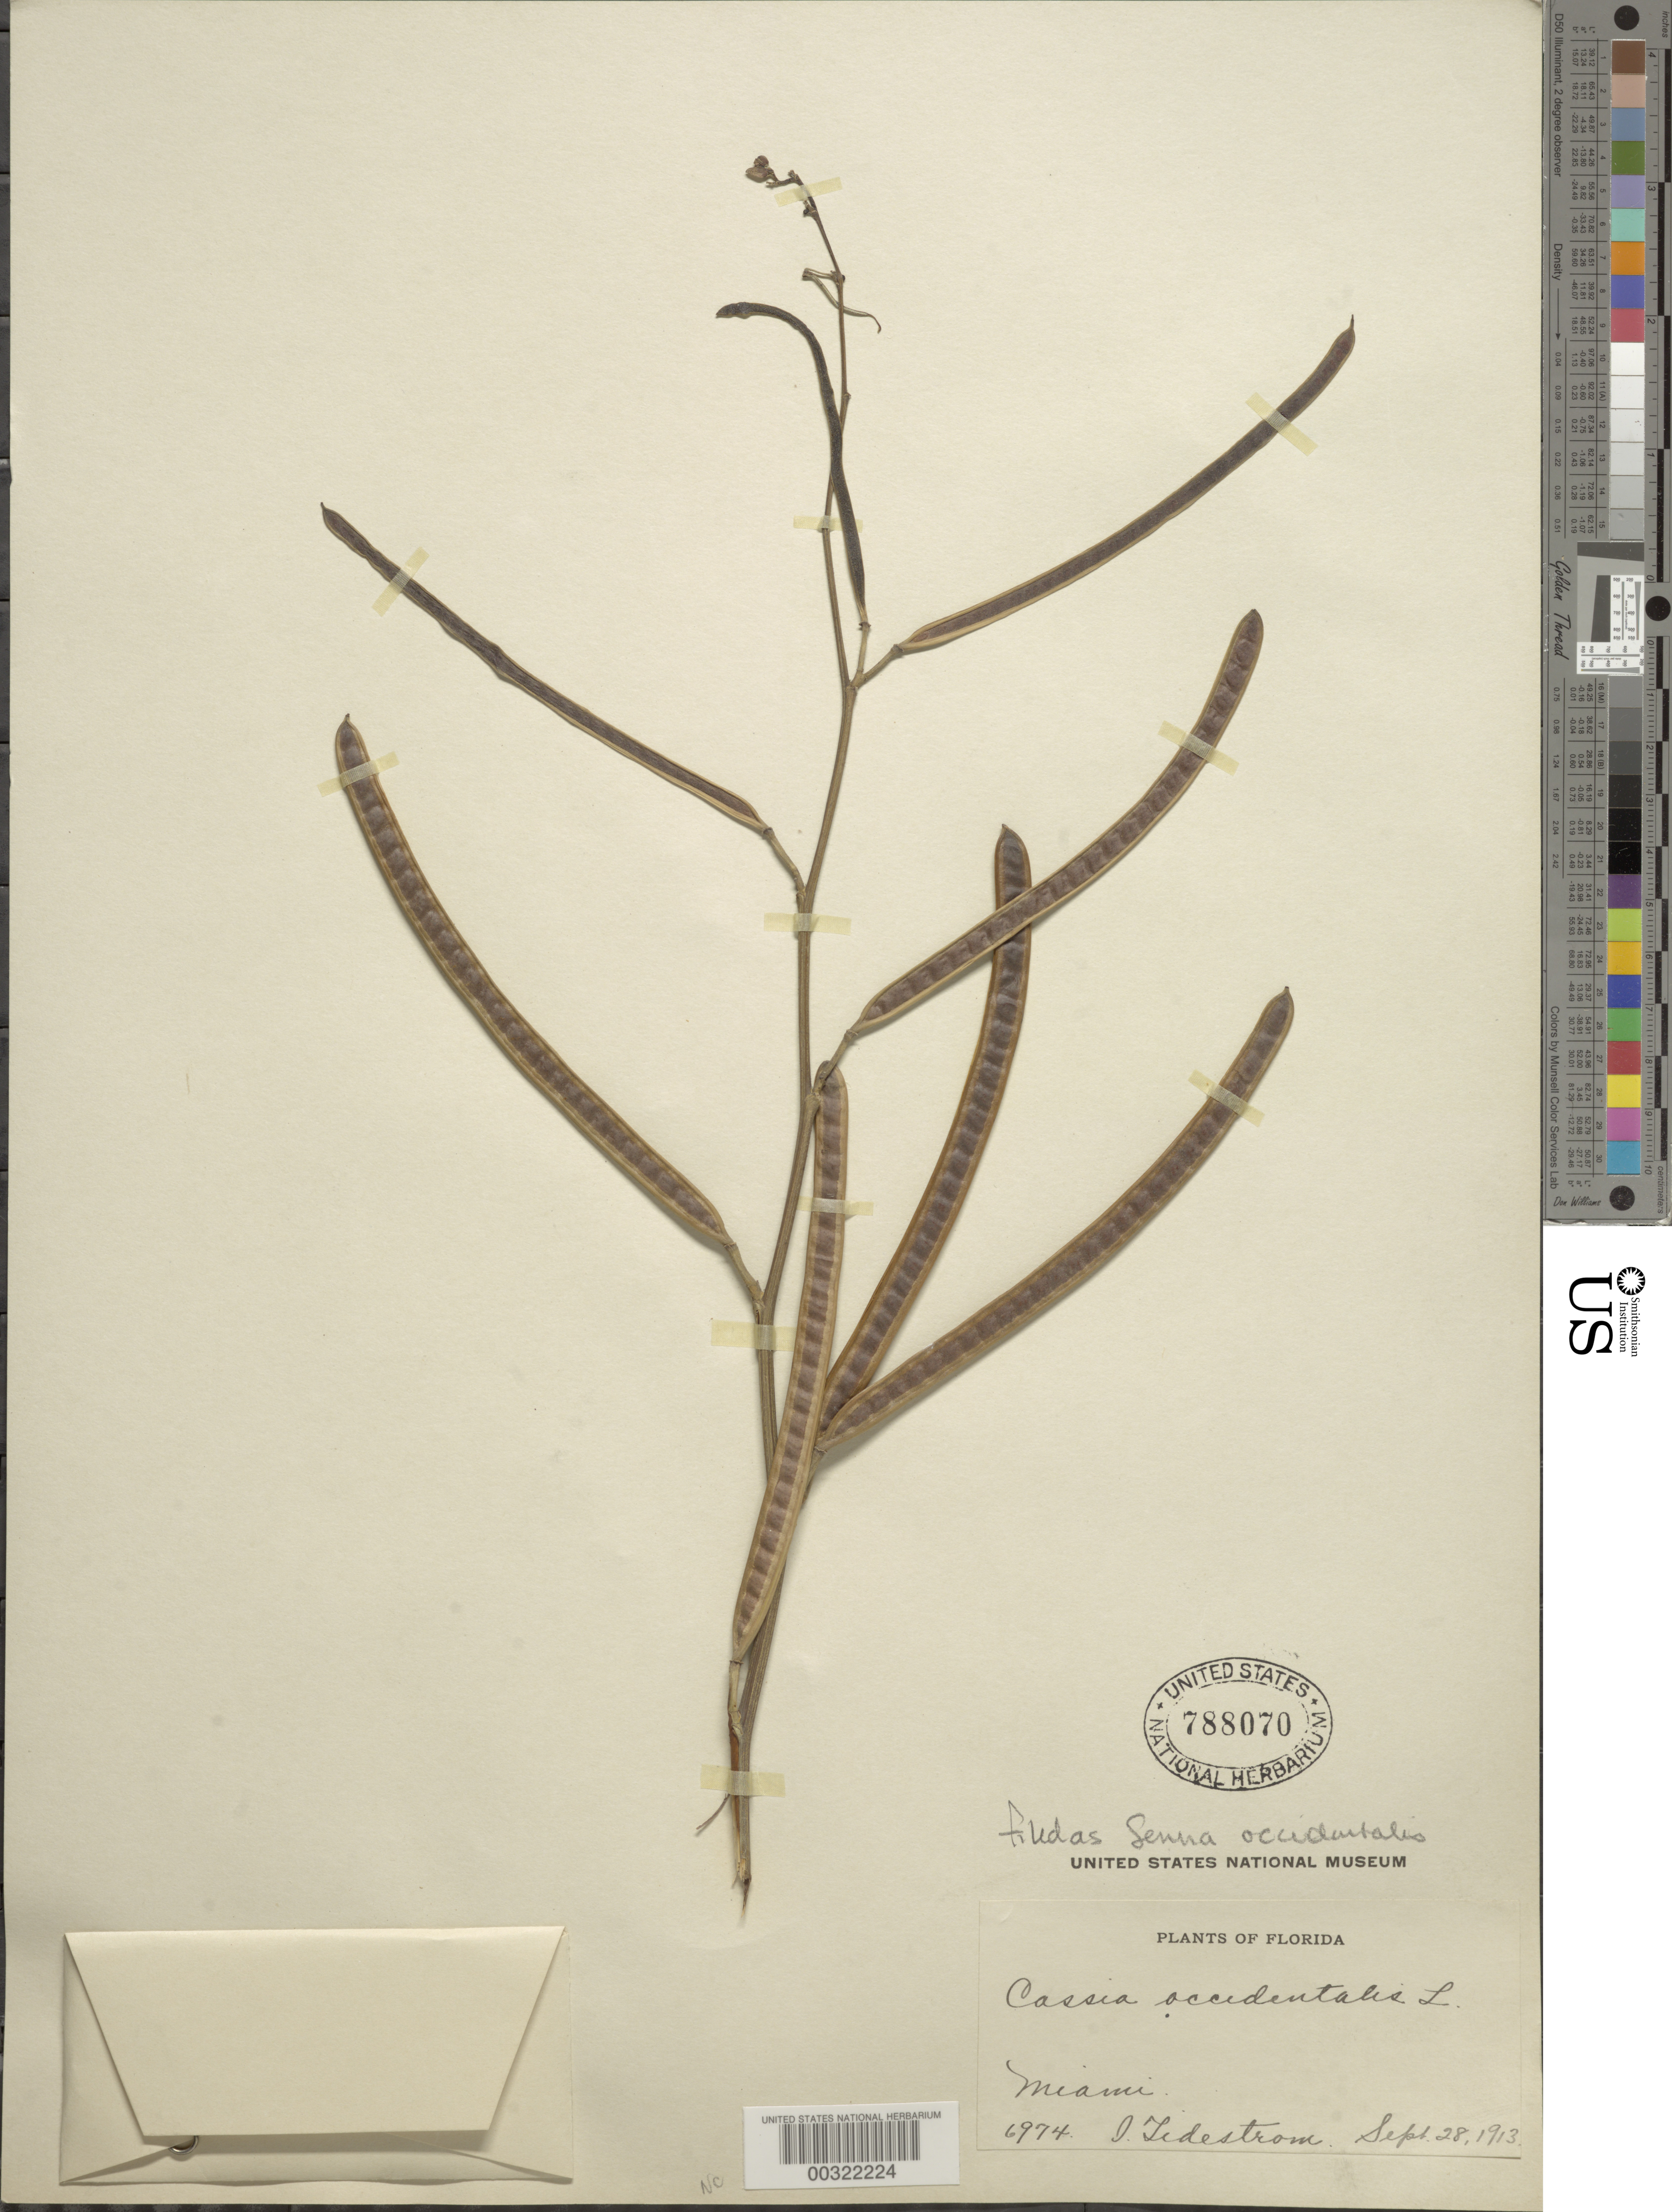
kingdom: Plantae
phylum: Tracheophyta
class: Magnoliopsida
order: Fabales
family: Fabaceae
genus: Senna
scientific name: Senna occidentalis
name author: (L.) Link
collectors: I. F. Tidestrom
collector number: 6974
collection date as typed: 28 Sep 1913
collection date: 1913-09-28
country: United States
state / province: Florida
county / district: Dade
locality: Miami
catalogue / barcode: US 788070